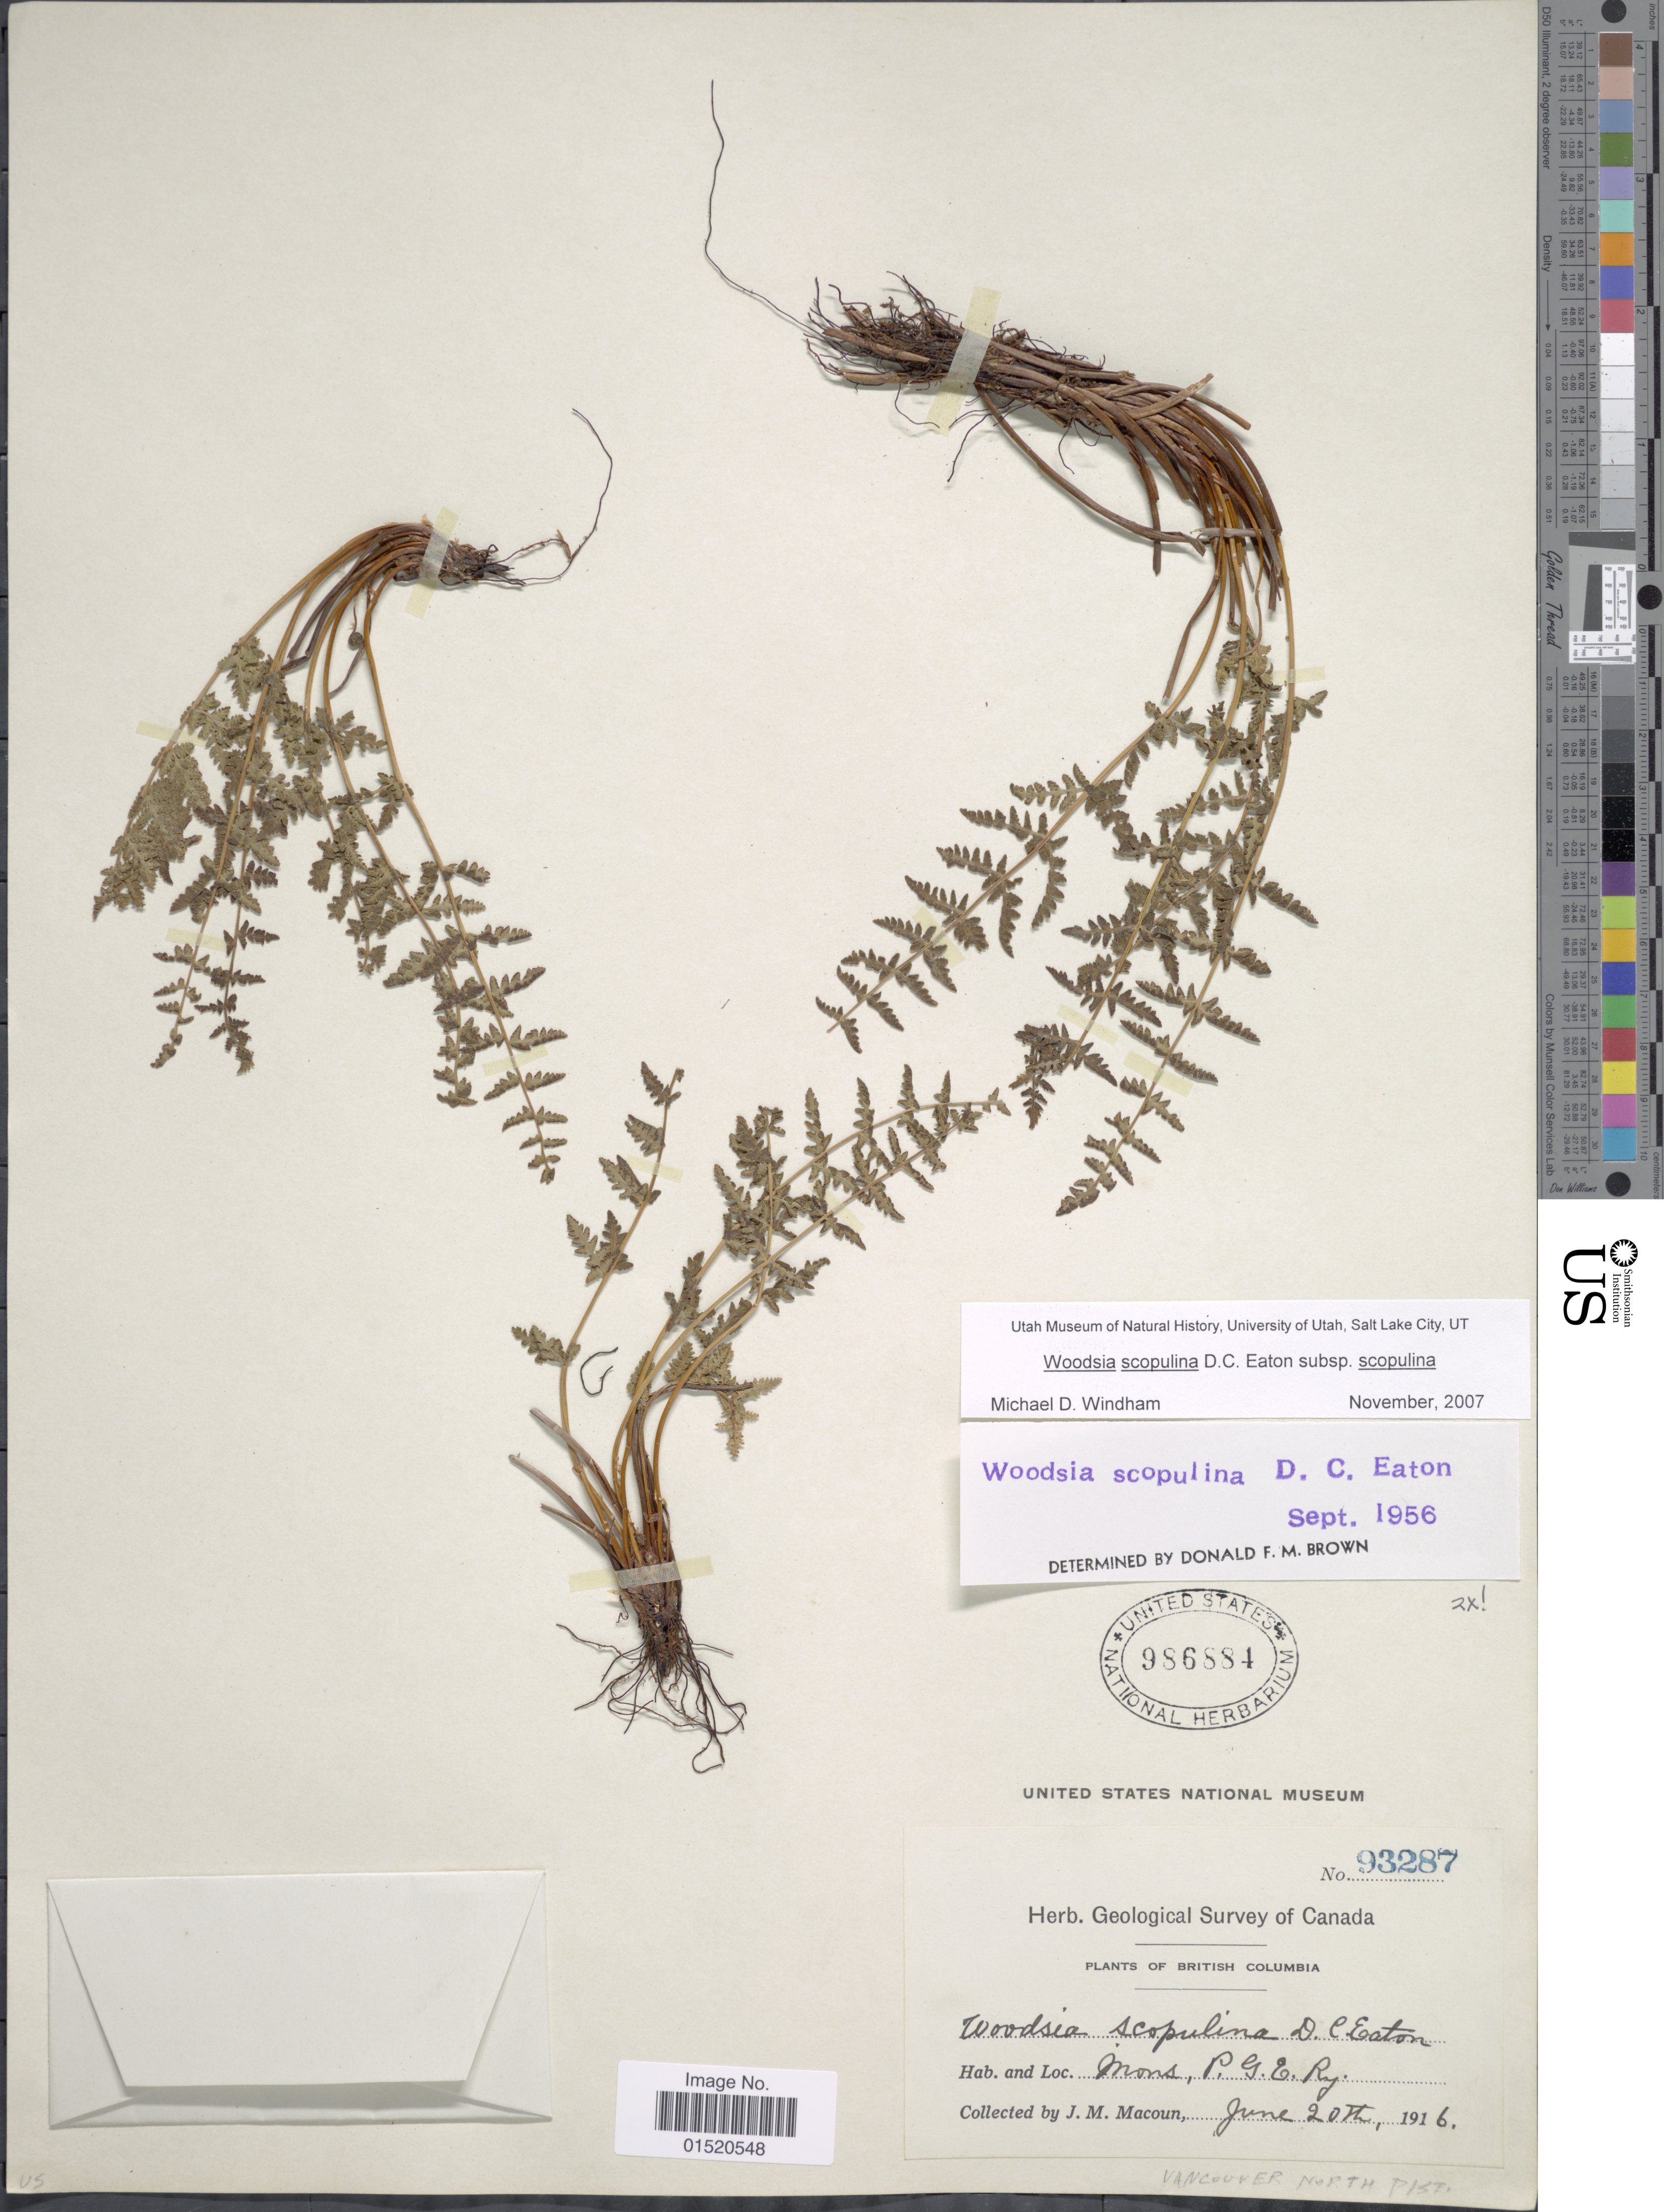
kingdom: Plantae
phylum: Tracheophyta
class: Polypodiopsida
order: Polypodiales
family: Woodsiaceae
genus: Woodsia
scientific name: Woodsia scopulina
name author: D.C. Eaton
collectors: J. M. Macoun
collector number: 93287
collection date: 1916-06-20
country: Canada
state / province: British Columbia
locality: Mons, P. G.E. Ry Vancouver North Dist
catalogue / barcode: US 986884